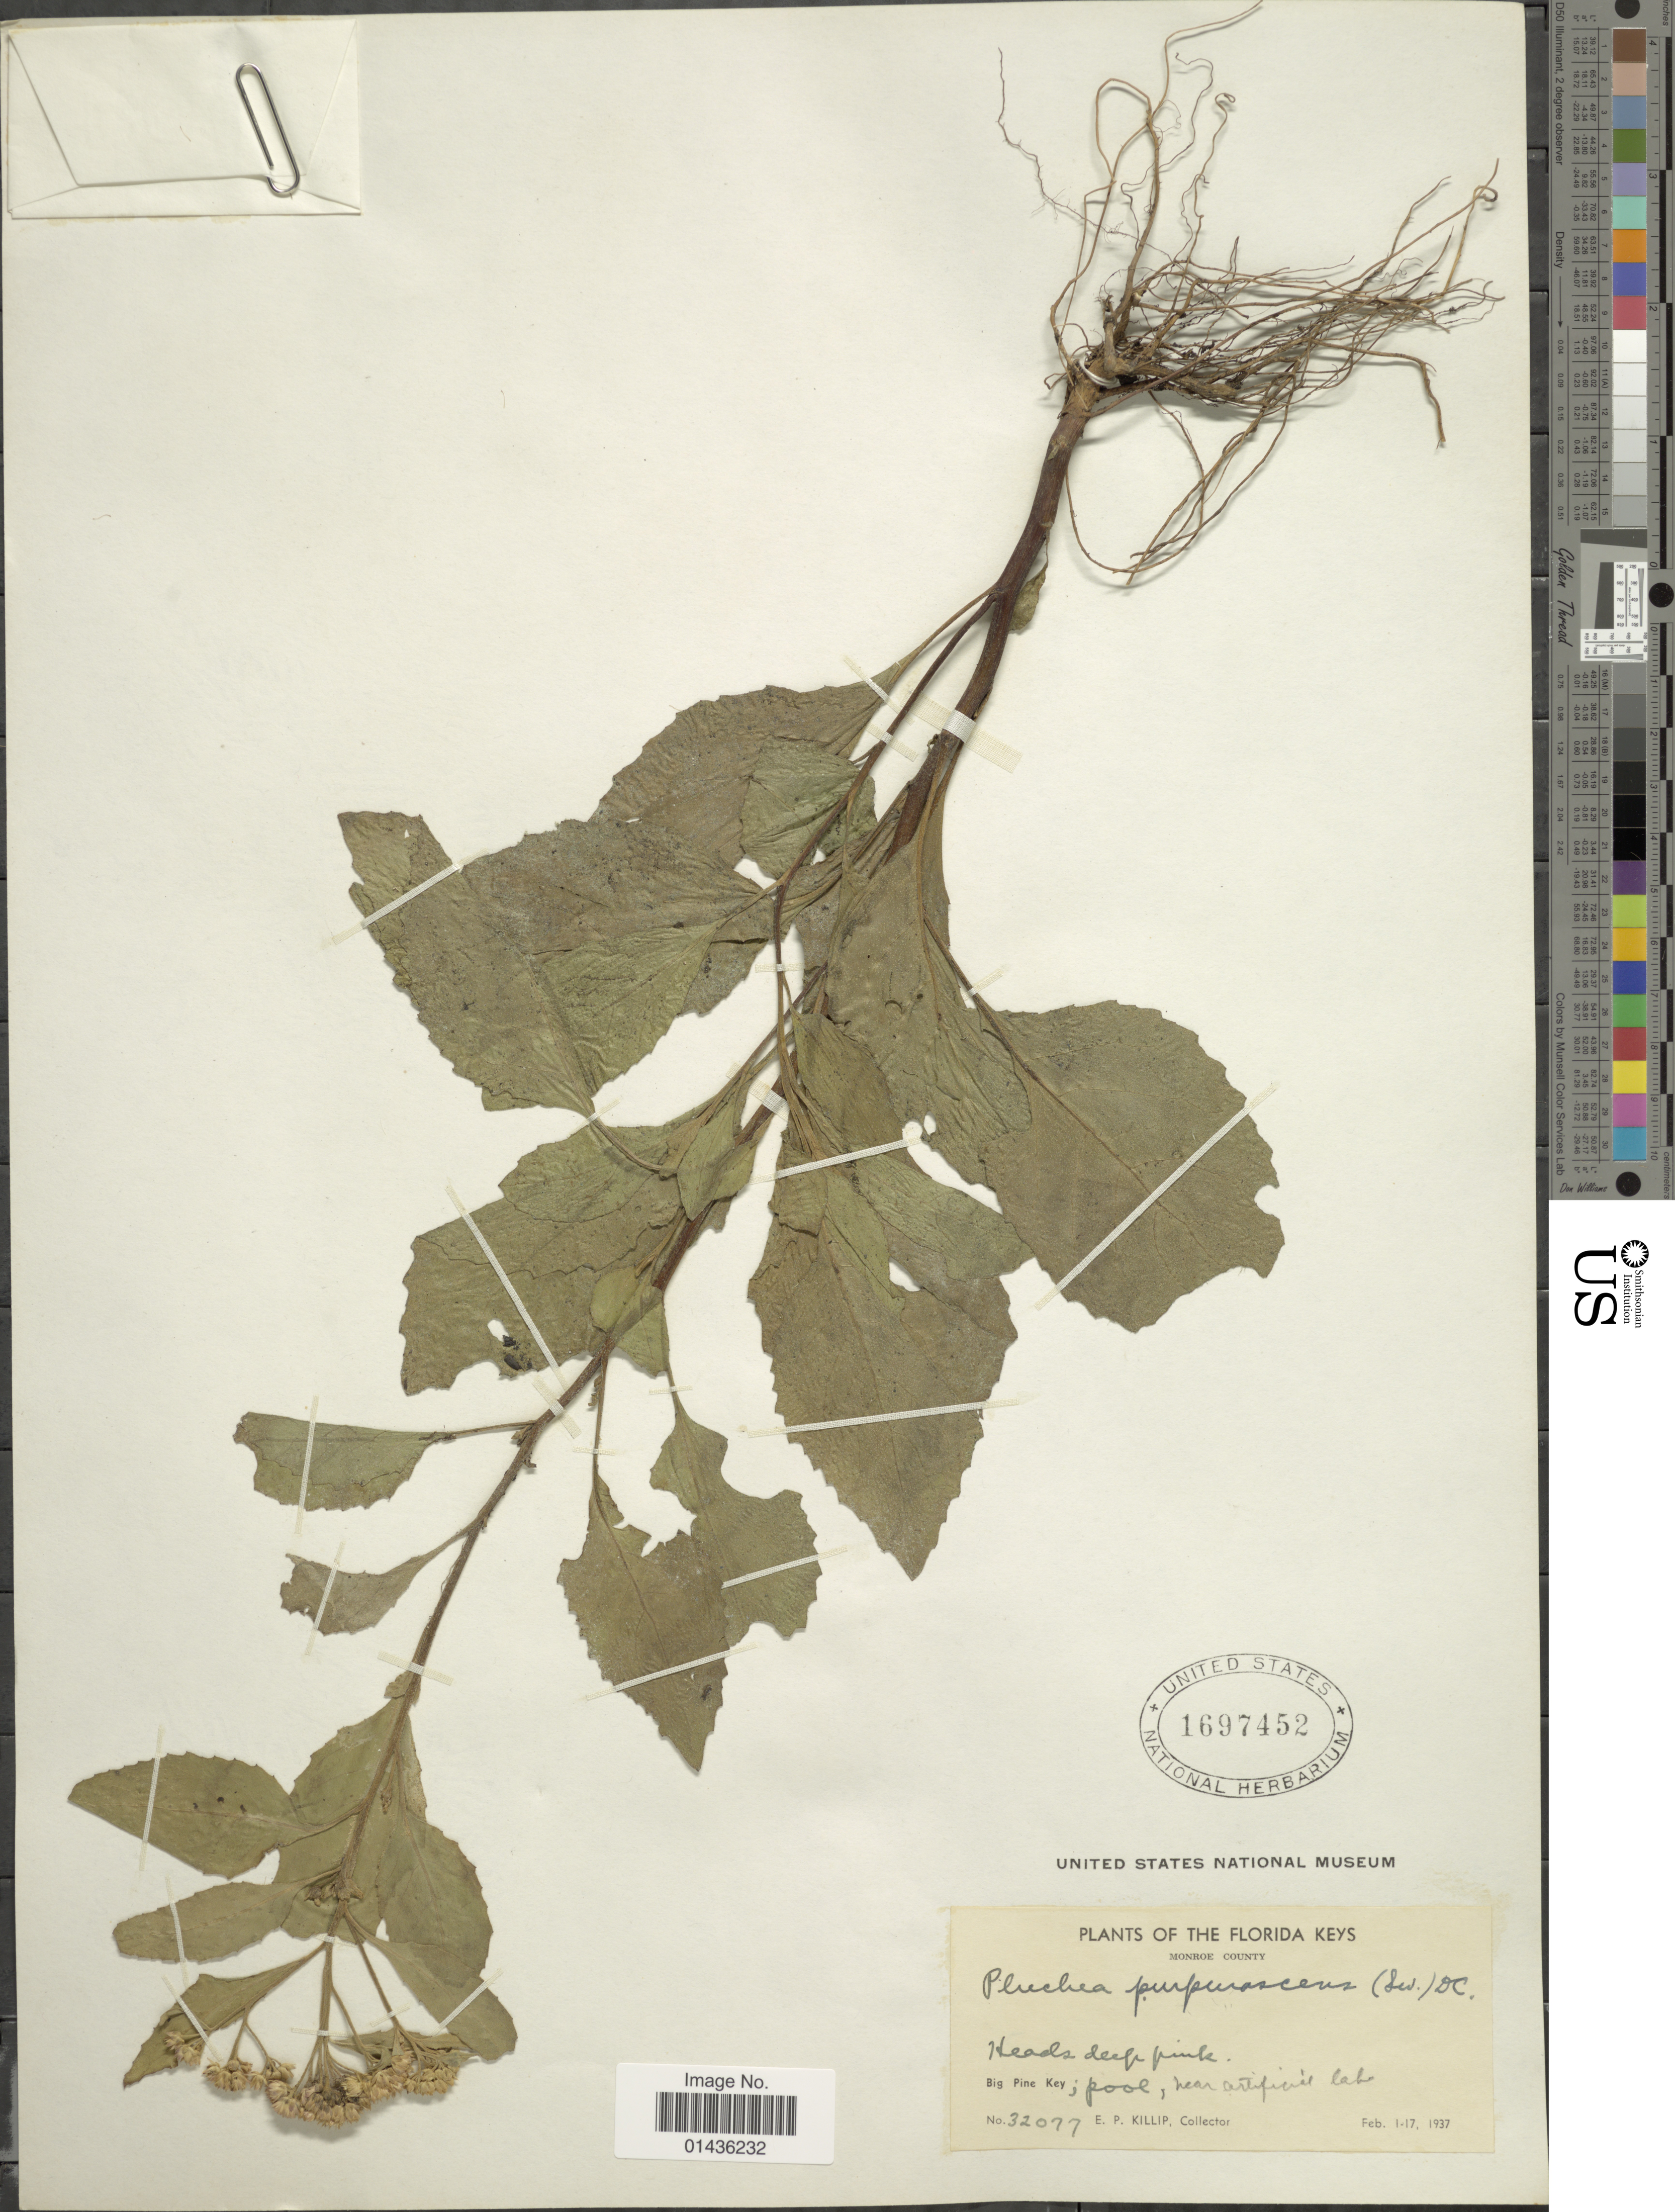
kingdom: Plantae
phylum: Tracheophyta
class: Magnoliopsida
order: Asterales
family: Asteraceae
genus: Pluchea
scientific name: Pluchea odorata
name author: (L.) Cass.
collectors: E. P. Killip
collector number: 32077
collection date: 1937-02-01/1937-02-17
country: United States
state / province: Florida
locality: Florida Keys, Monroe County, Big Pine Key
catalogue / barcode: US 1697452